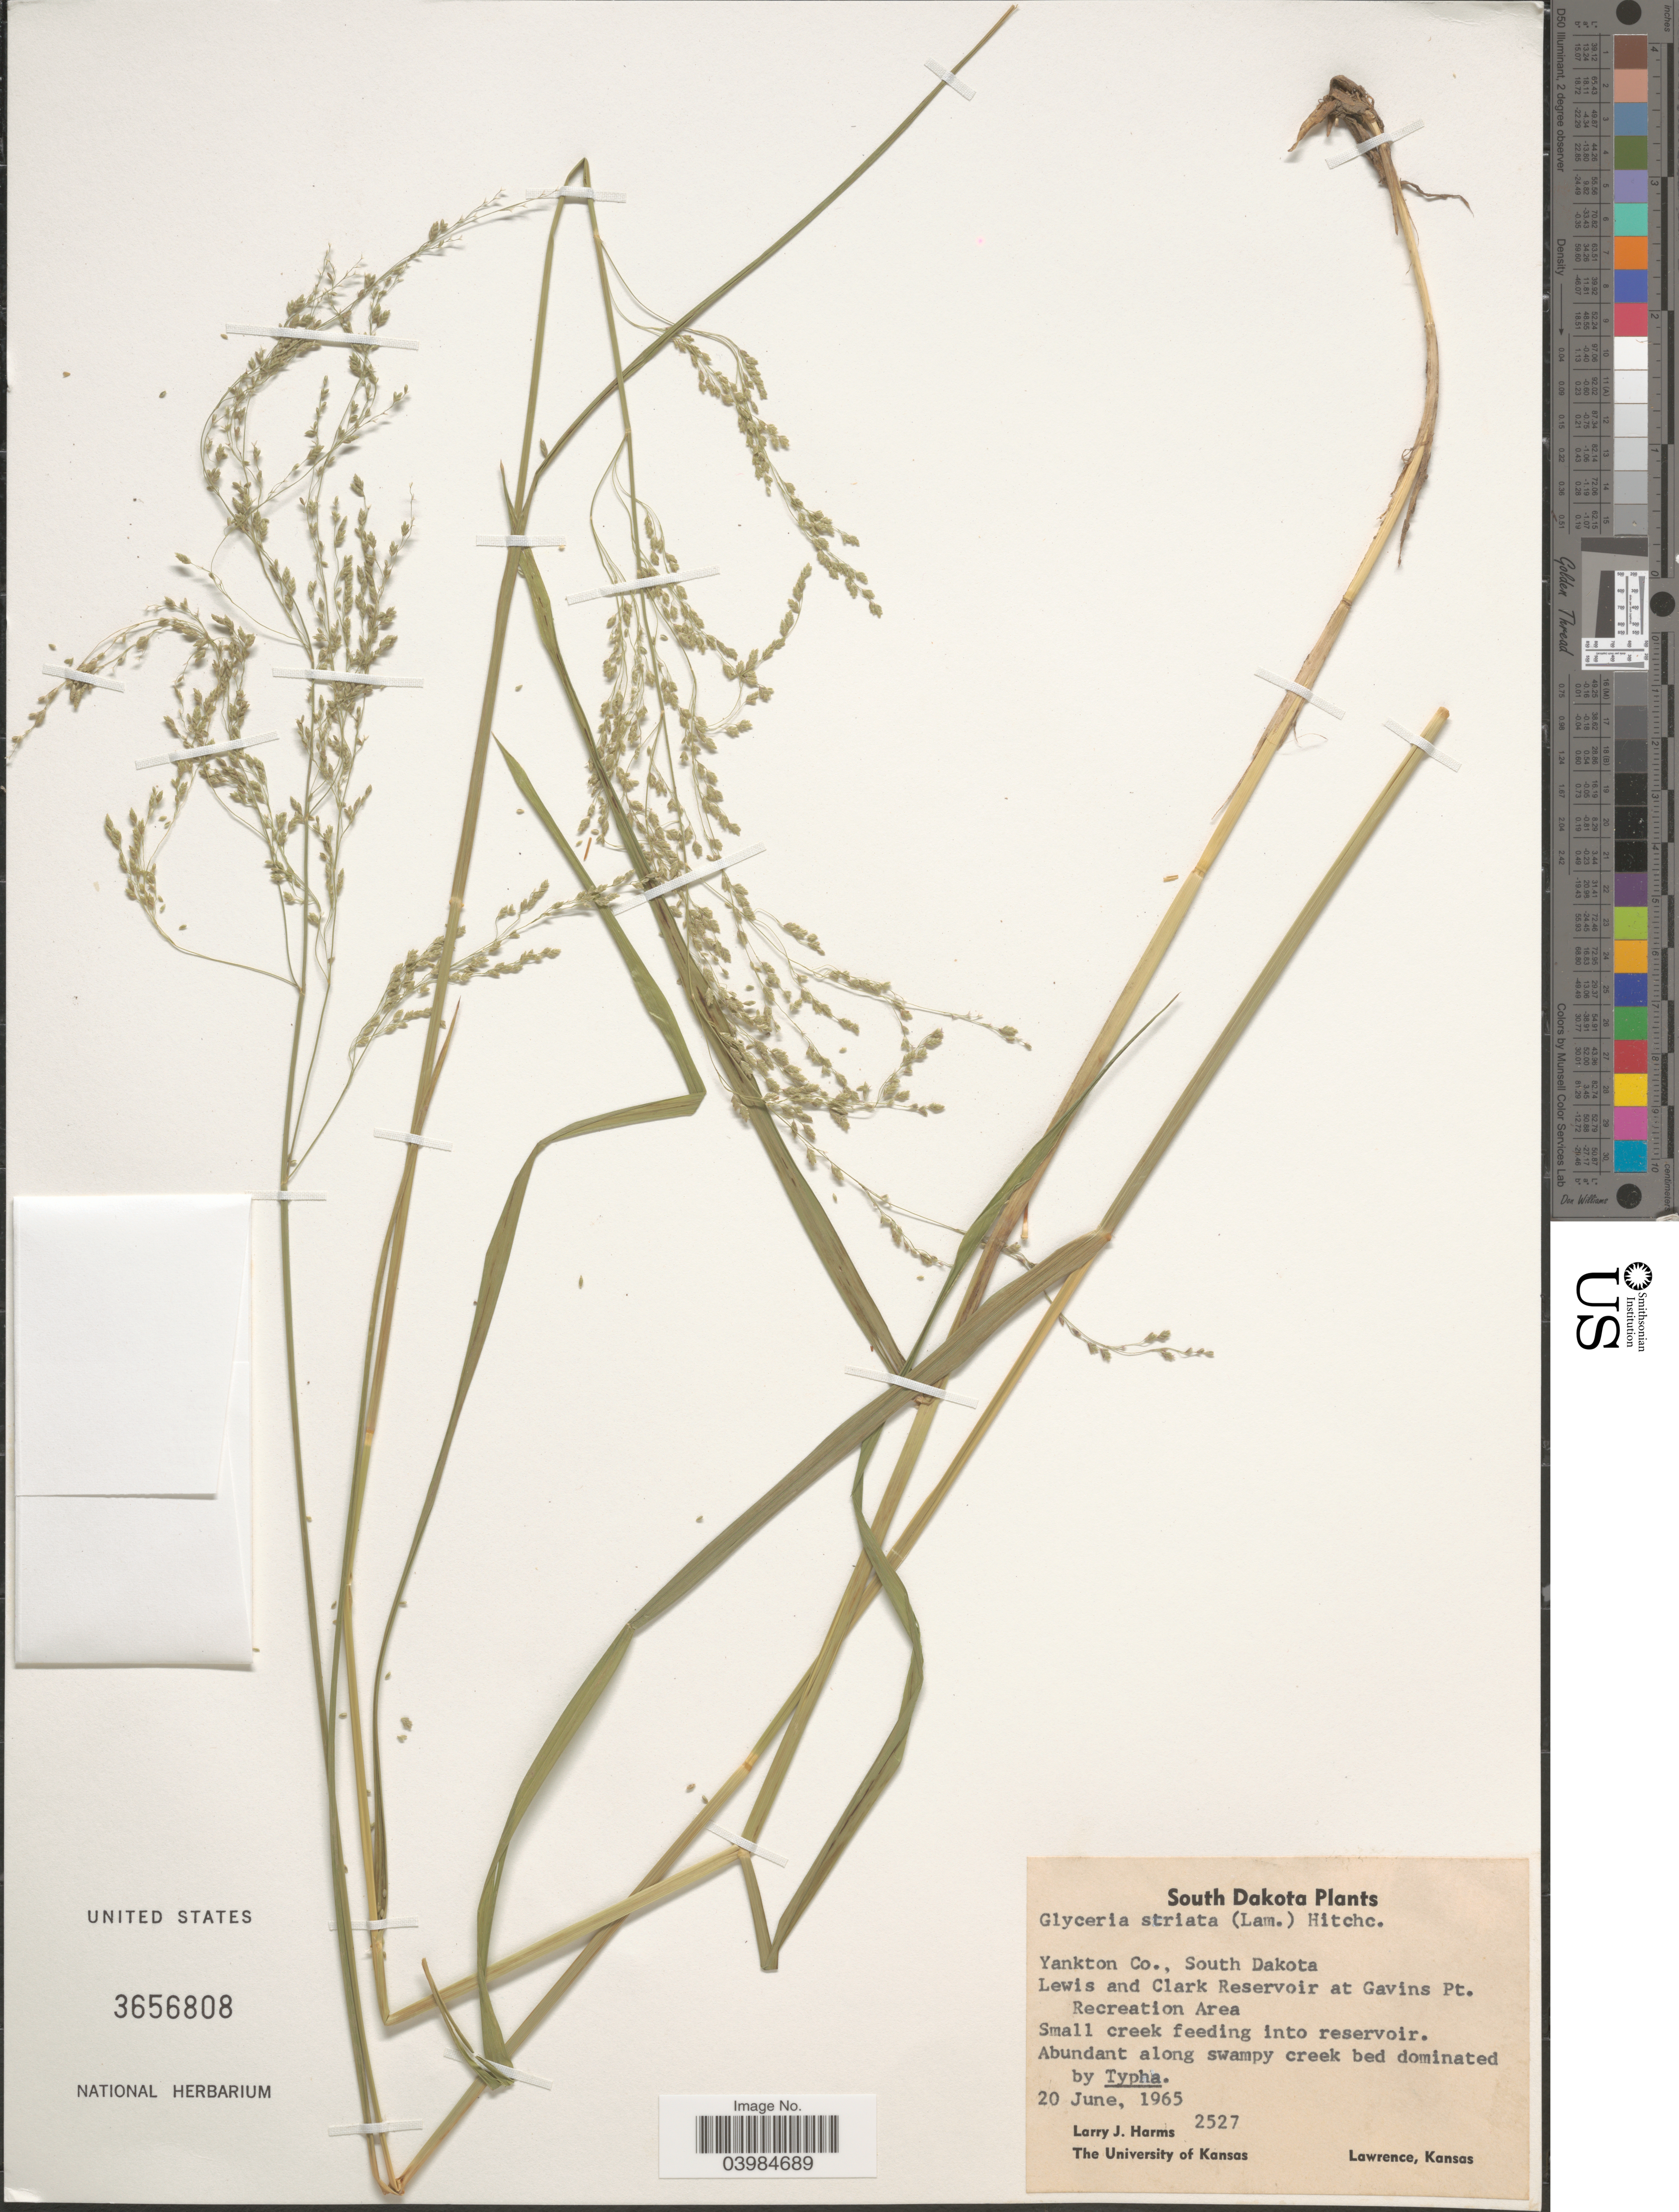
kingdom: Plantae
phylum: Tracheophyta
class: Liliopsida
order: Poales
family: Poaceae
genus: Glyceria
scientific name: Glyceria striata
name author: (Lam.) Hitchc.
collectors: L. Harms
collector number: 2527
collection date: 1965-06-20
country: United States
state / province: South Dakota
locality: Yankton Co. Lewis and Clark Reservoir at Gavins Pt. Recreation Area.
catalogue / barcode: US 3656808